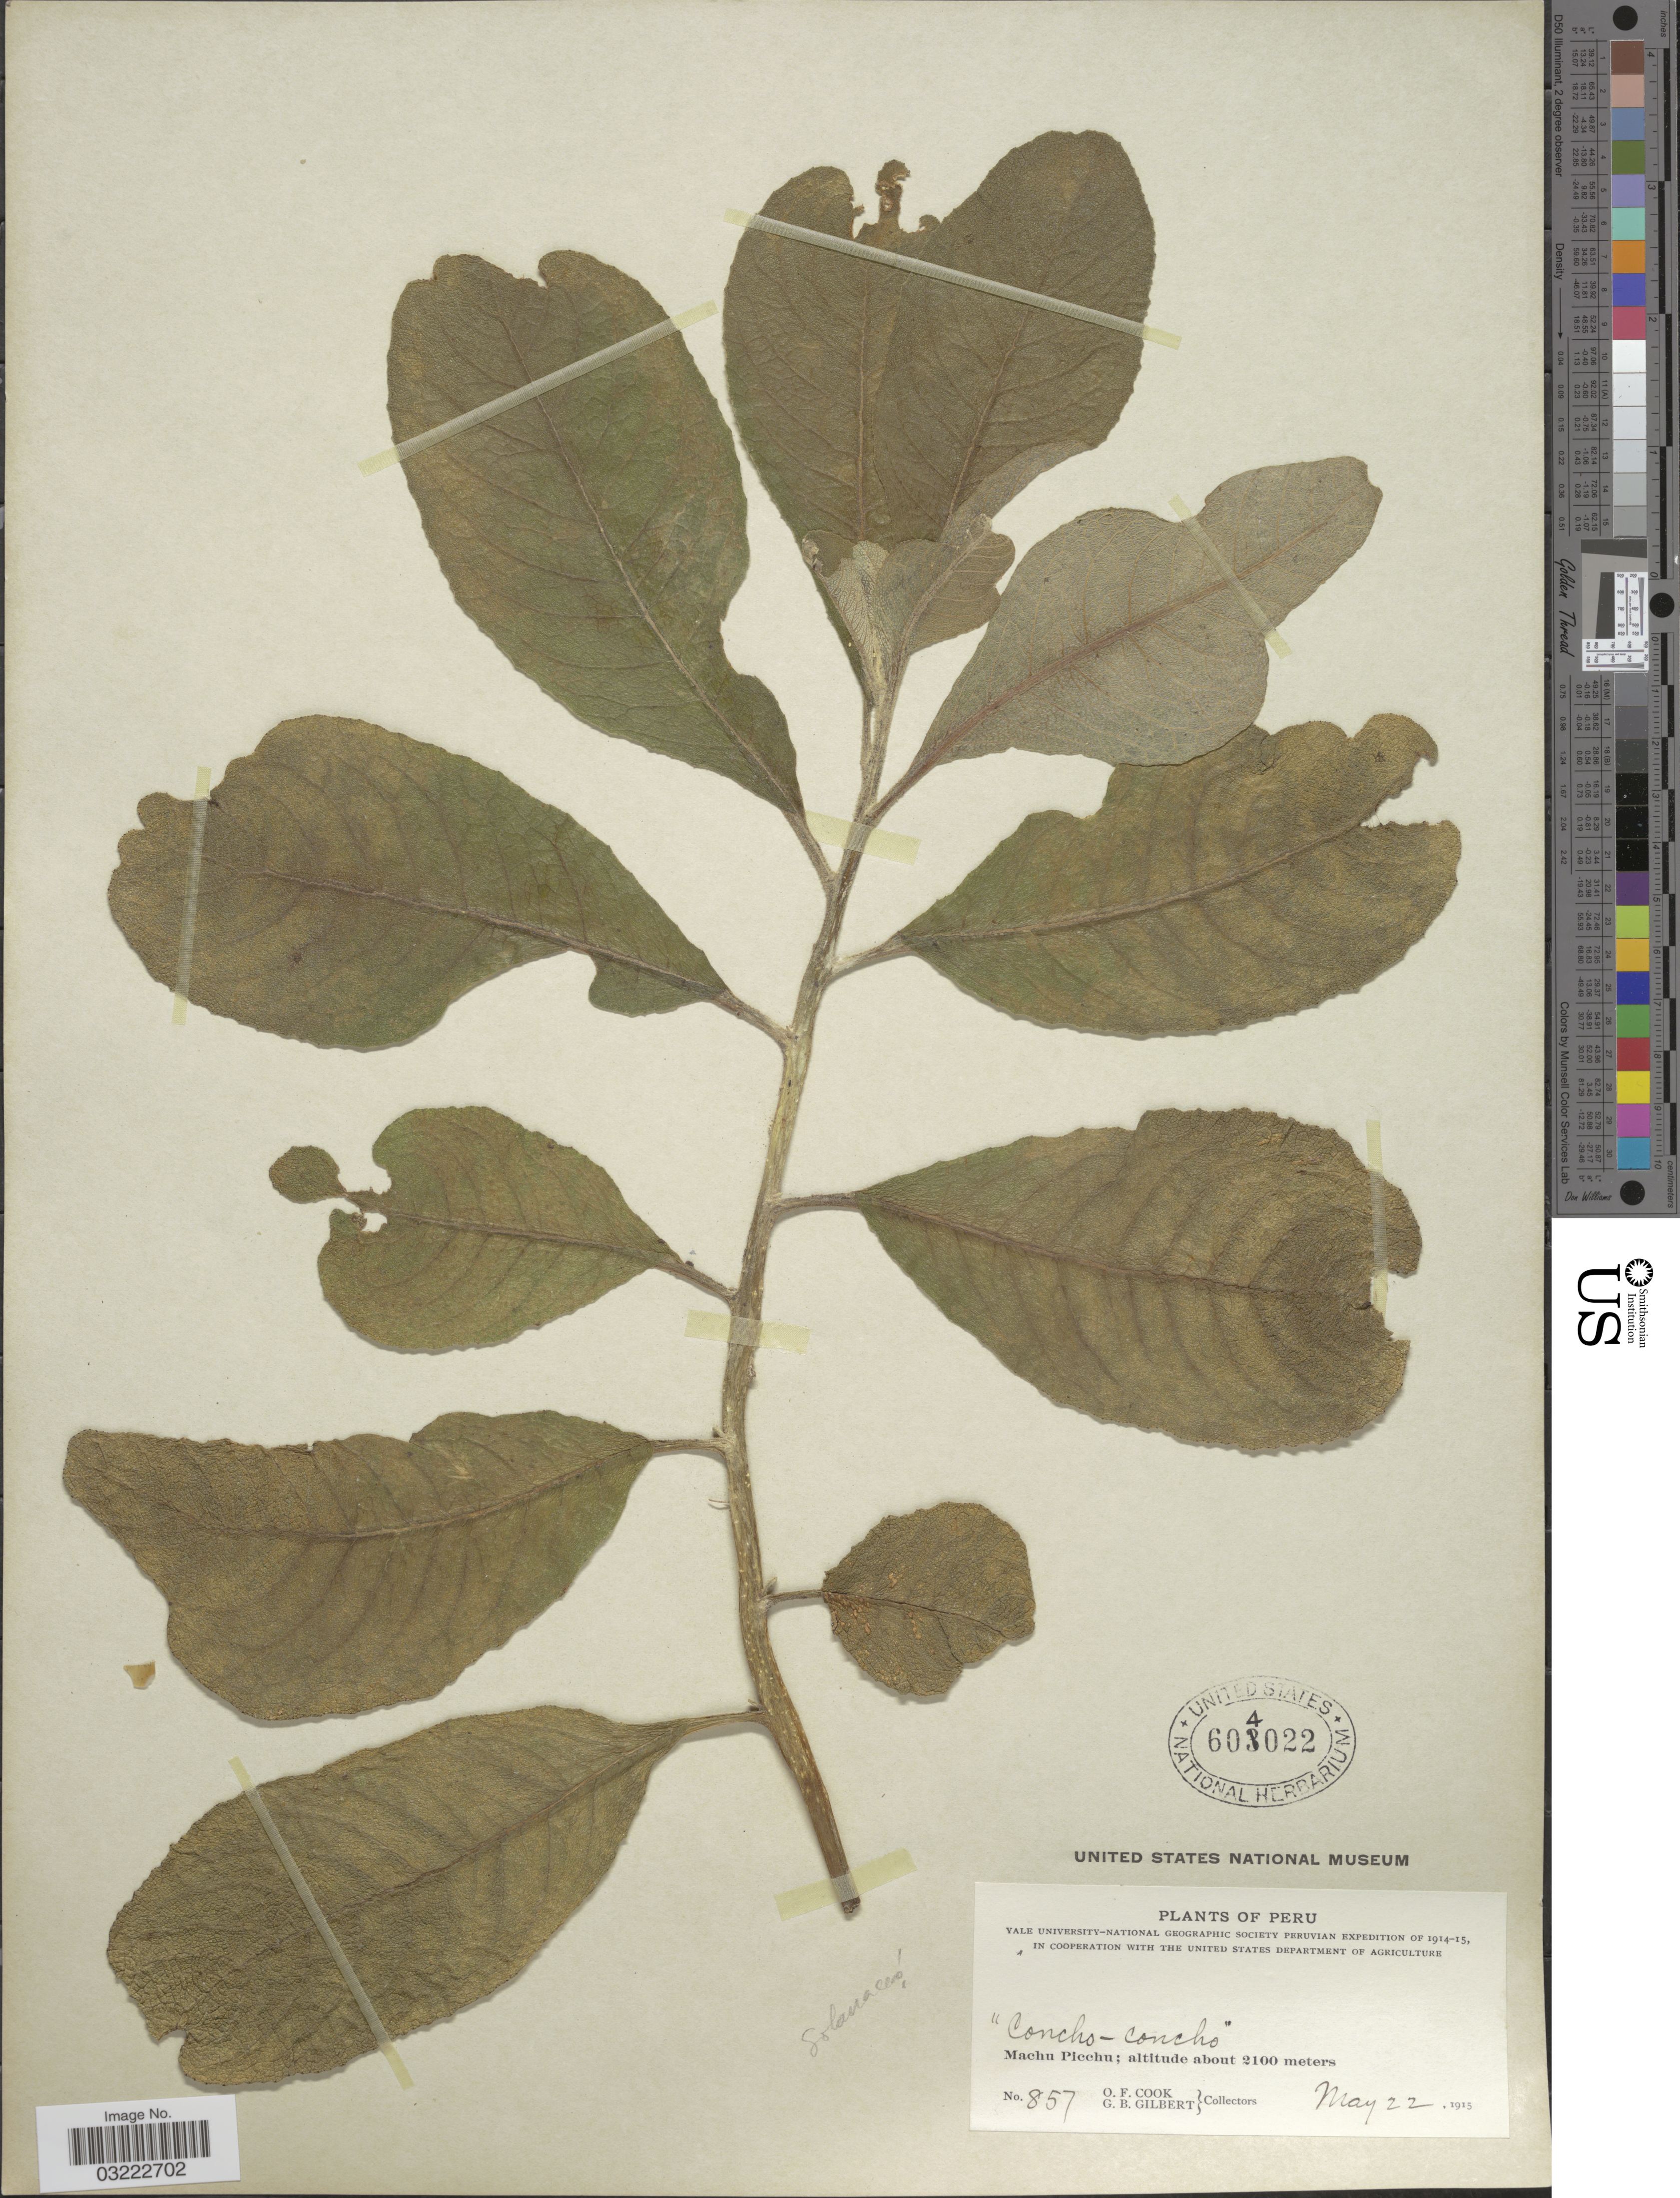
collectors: O. F. Cook & G. B. Gilbert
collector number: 857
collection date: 1915-05-22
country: Peru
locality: Machu Picchu.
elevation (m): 2100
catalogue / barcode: US 604022